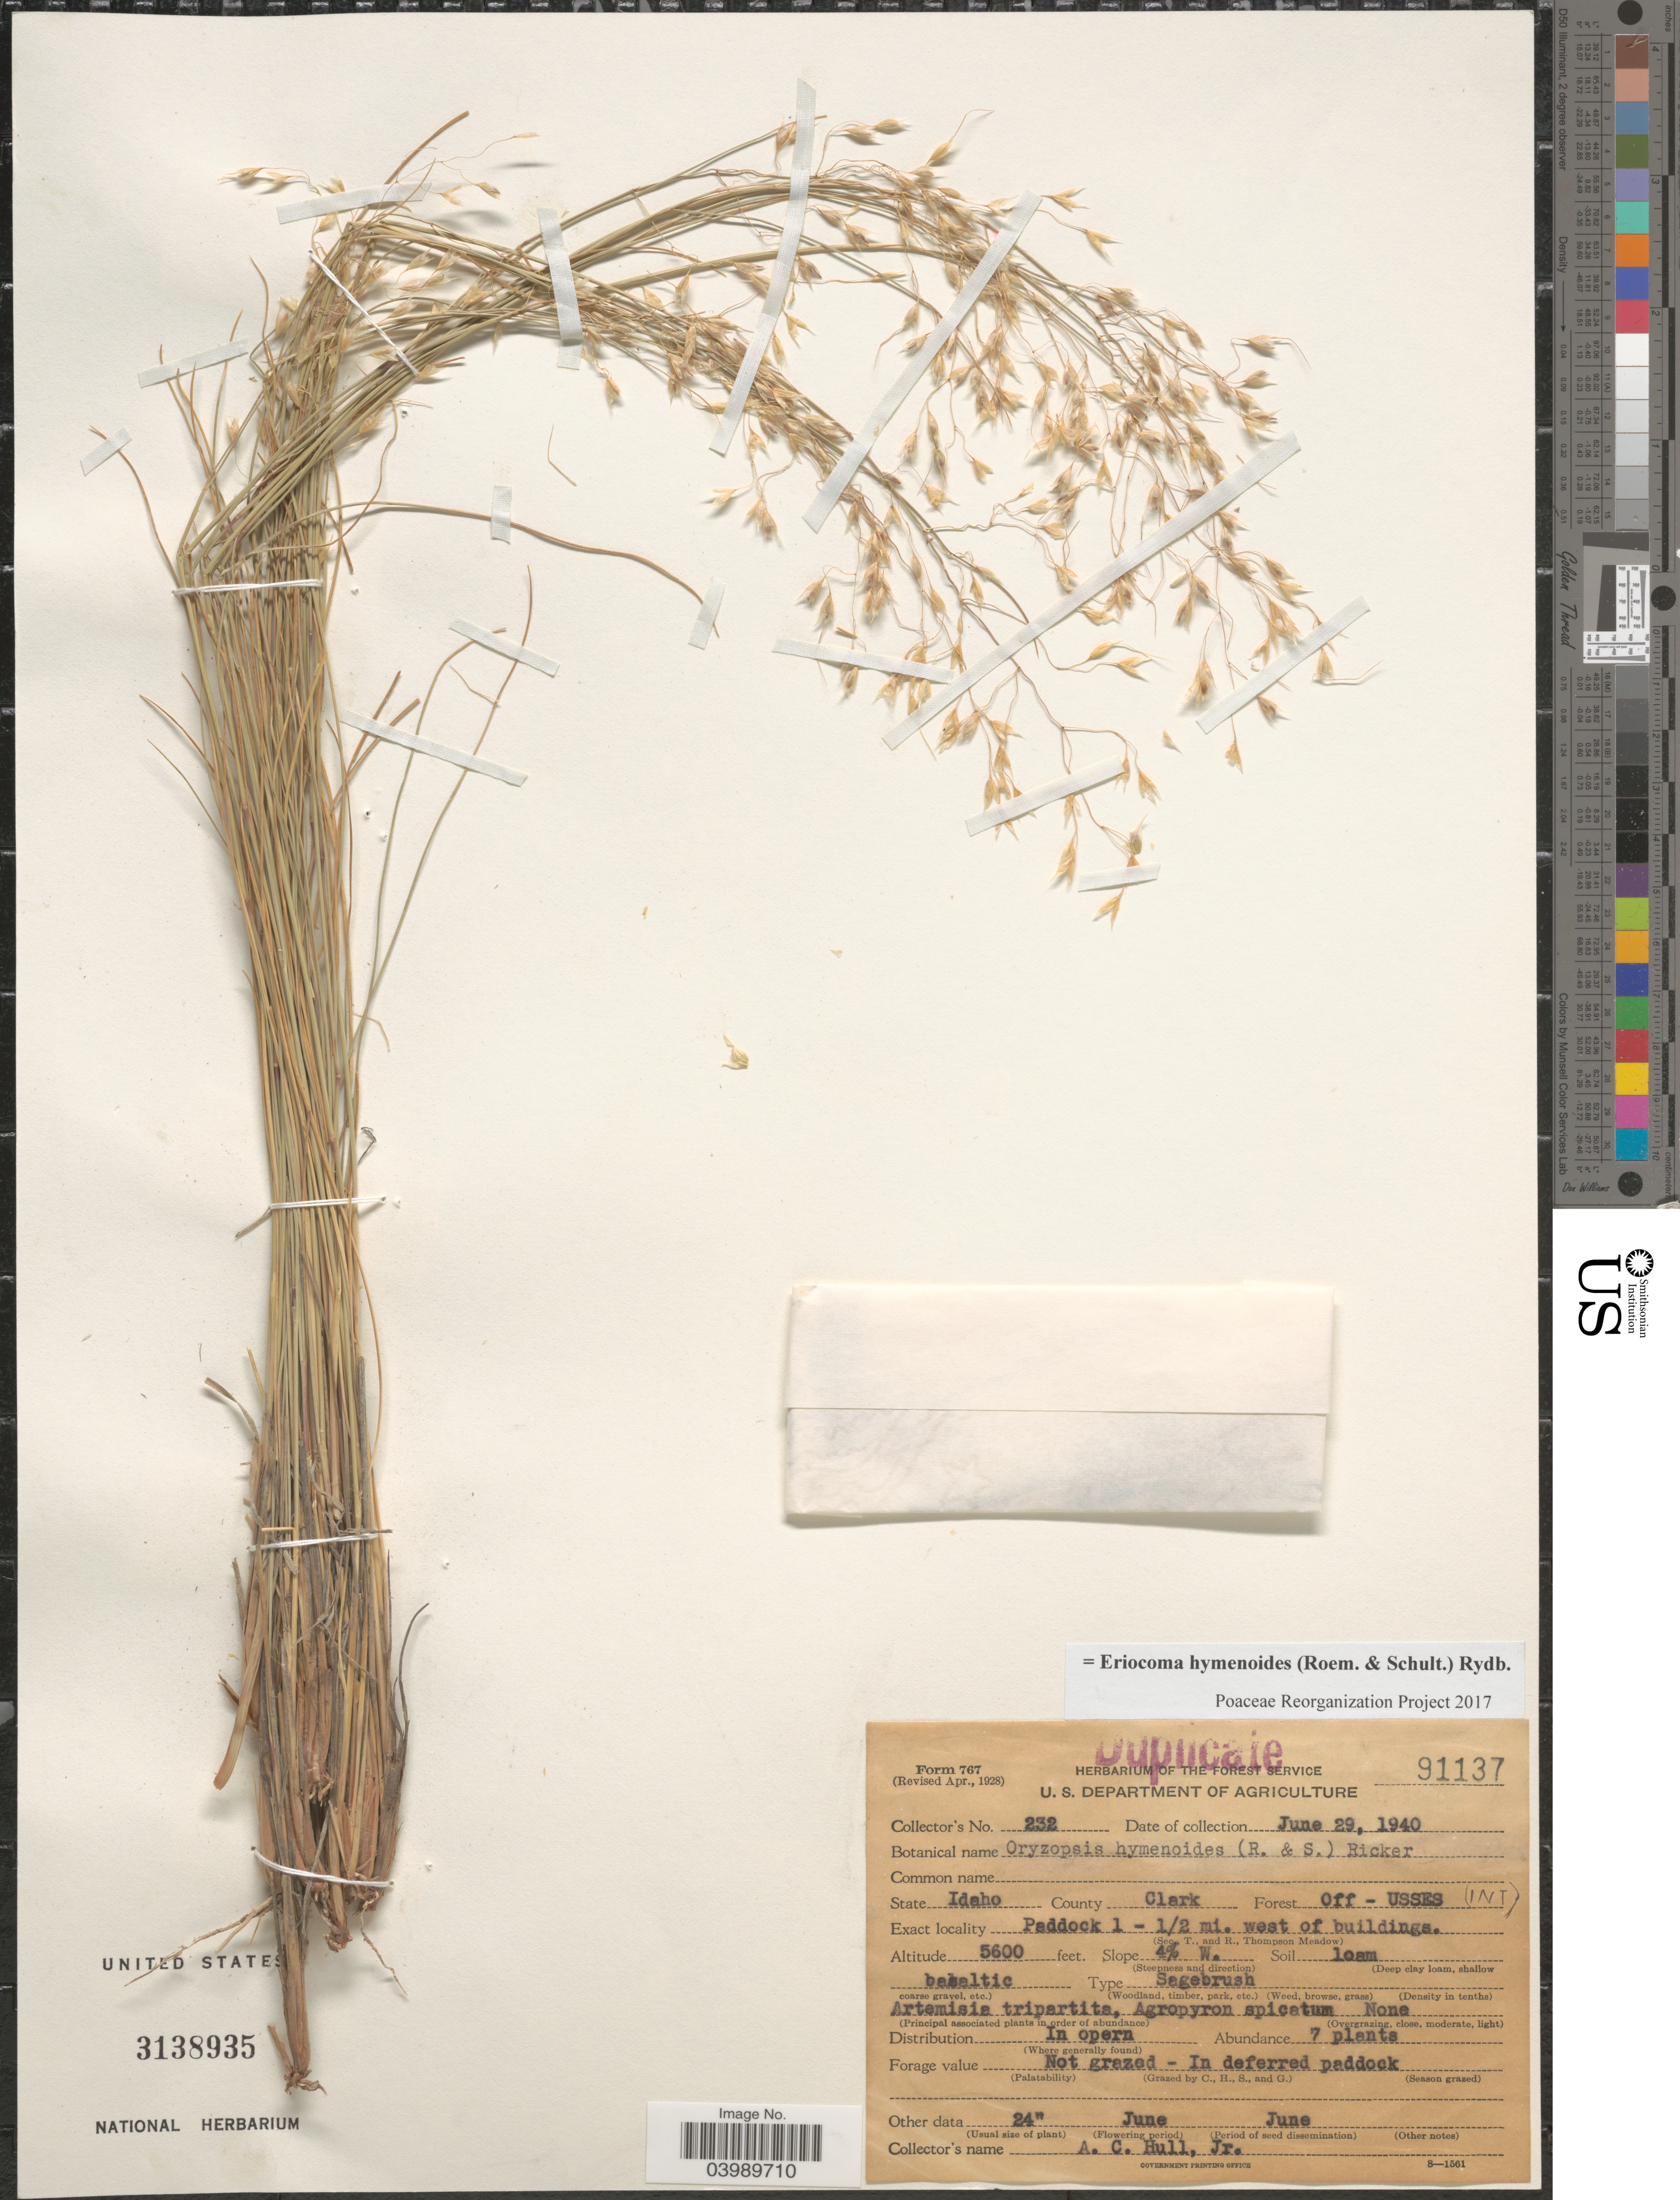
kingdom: Plantae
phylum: Tracheophyta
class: Liliopsida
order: Poales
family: Poaceae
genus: Eriocoma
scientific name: Eriocoma hymenoides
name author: (Roem. & Schult.) Rydb.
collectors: A. Hull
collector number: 232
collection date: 1940-06-29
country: United States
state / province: Idaho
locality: County Clark. Forest Off-USSES. Paddock 1-½ mi. west of buildings.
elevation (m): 1707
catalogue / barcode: US 3138935